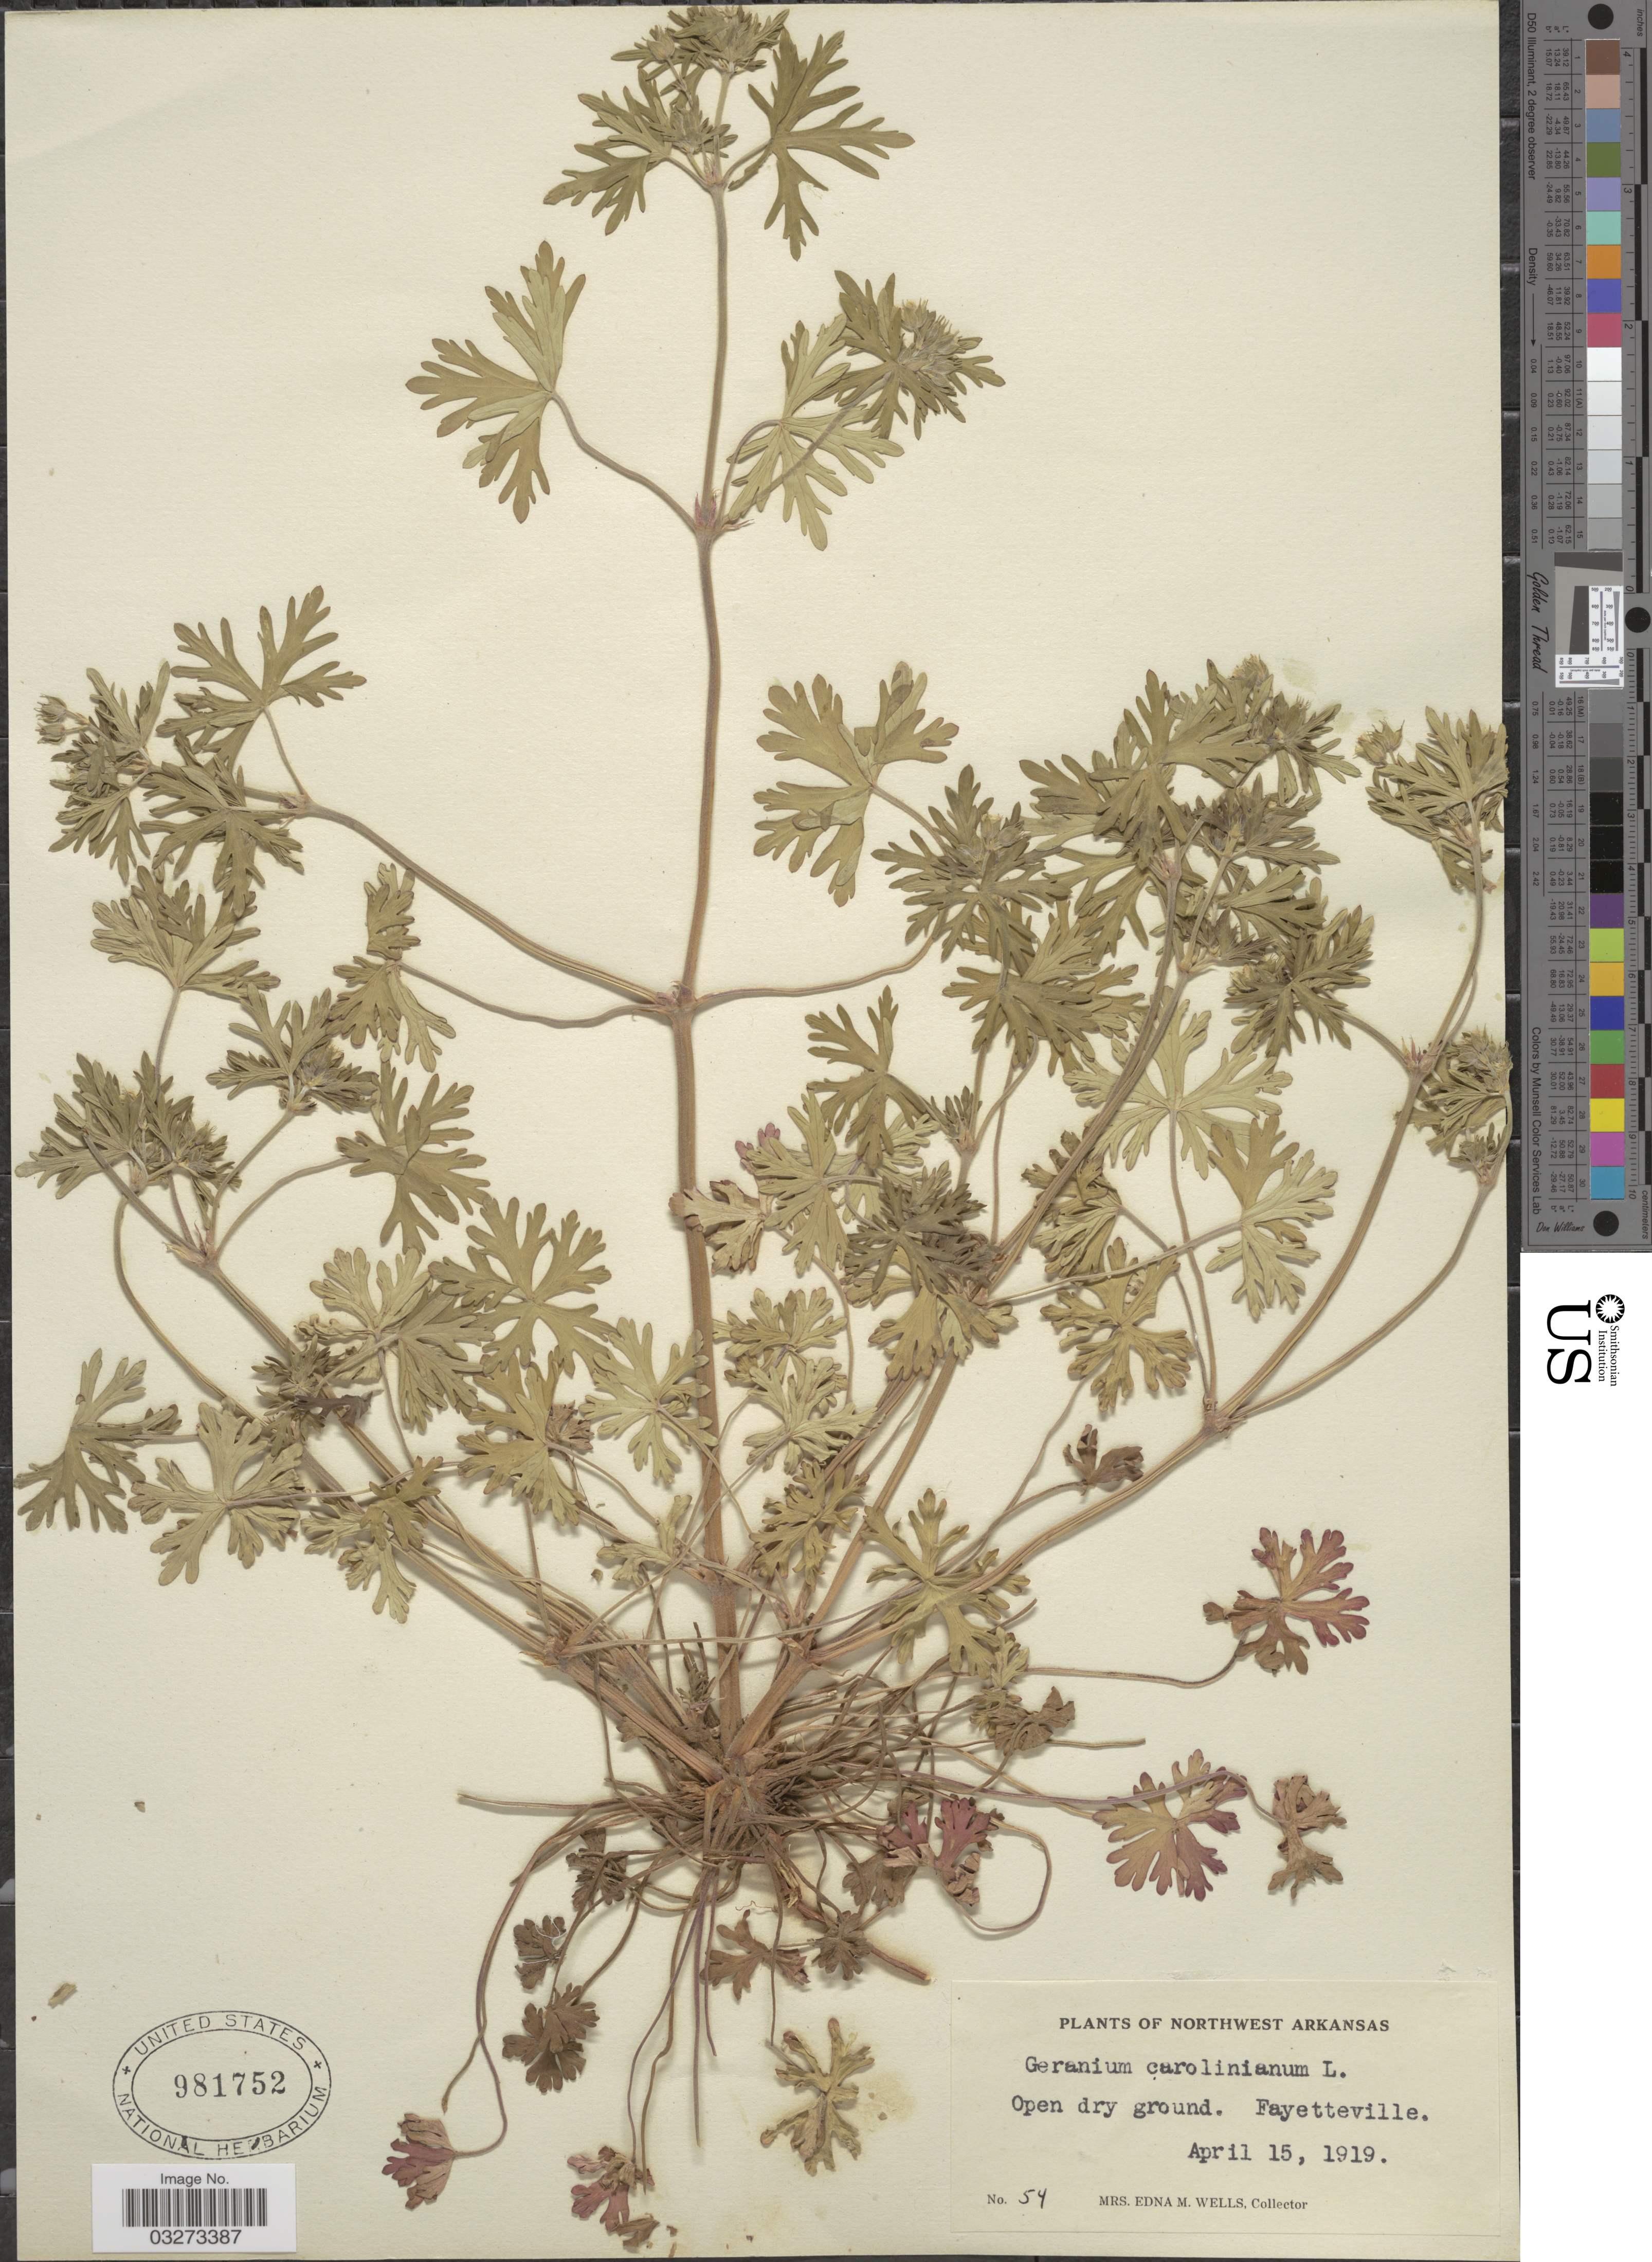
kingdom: Plantae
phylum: Tracheophyta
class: Magnoliopsida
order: Geraniales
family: Geraniaceae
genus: Geranium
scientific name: Geranium carolinianum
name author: L.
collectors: E. M. Wells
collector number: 54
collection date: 1919-04-15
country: United States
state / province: Arkansas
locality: Northwest Arkansas. Fayetteville.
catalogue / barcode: US 981752